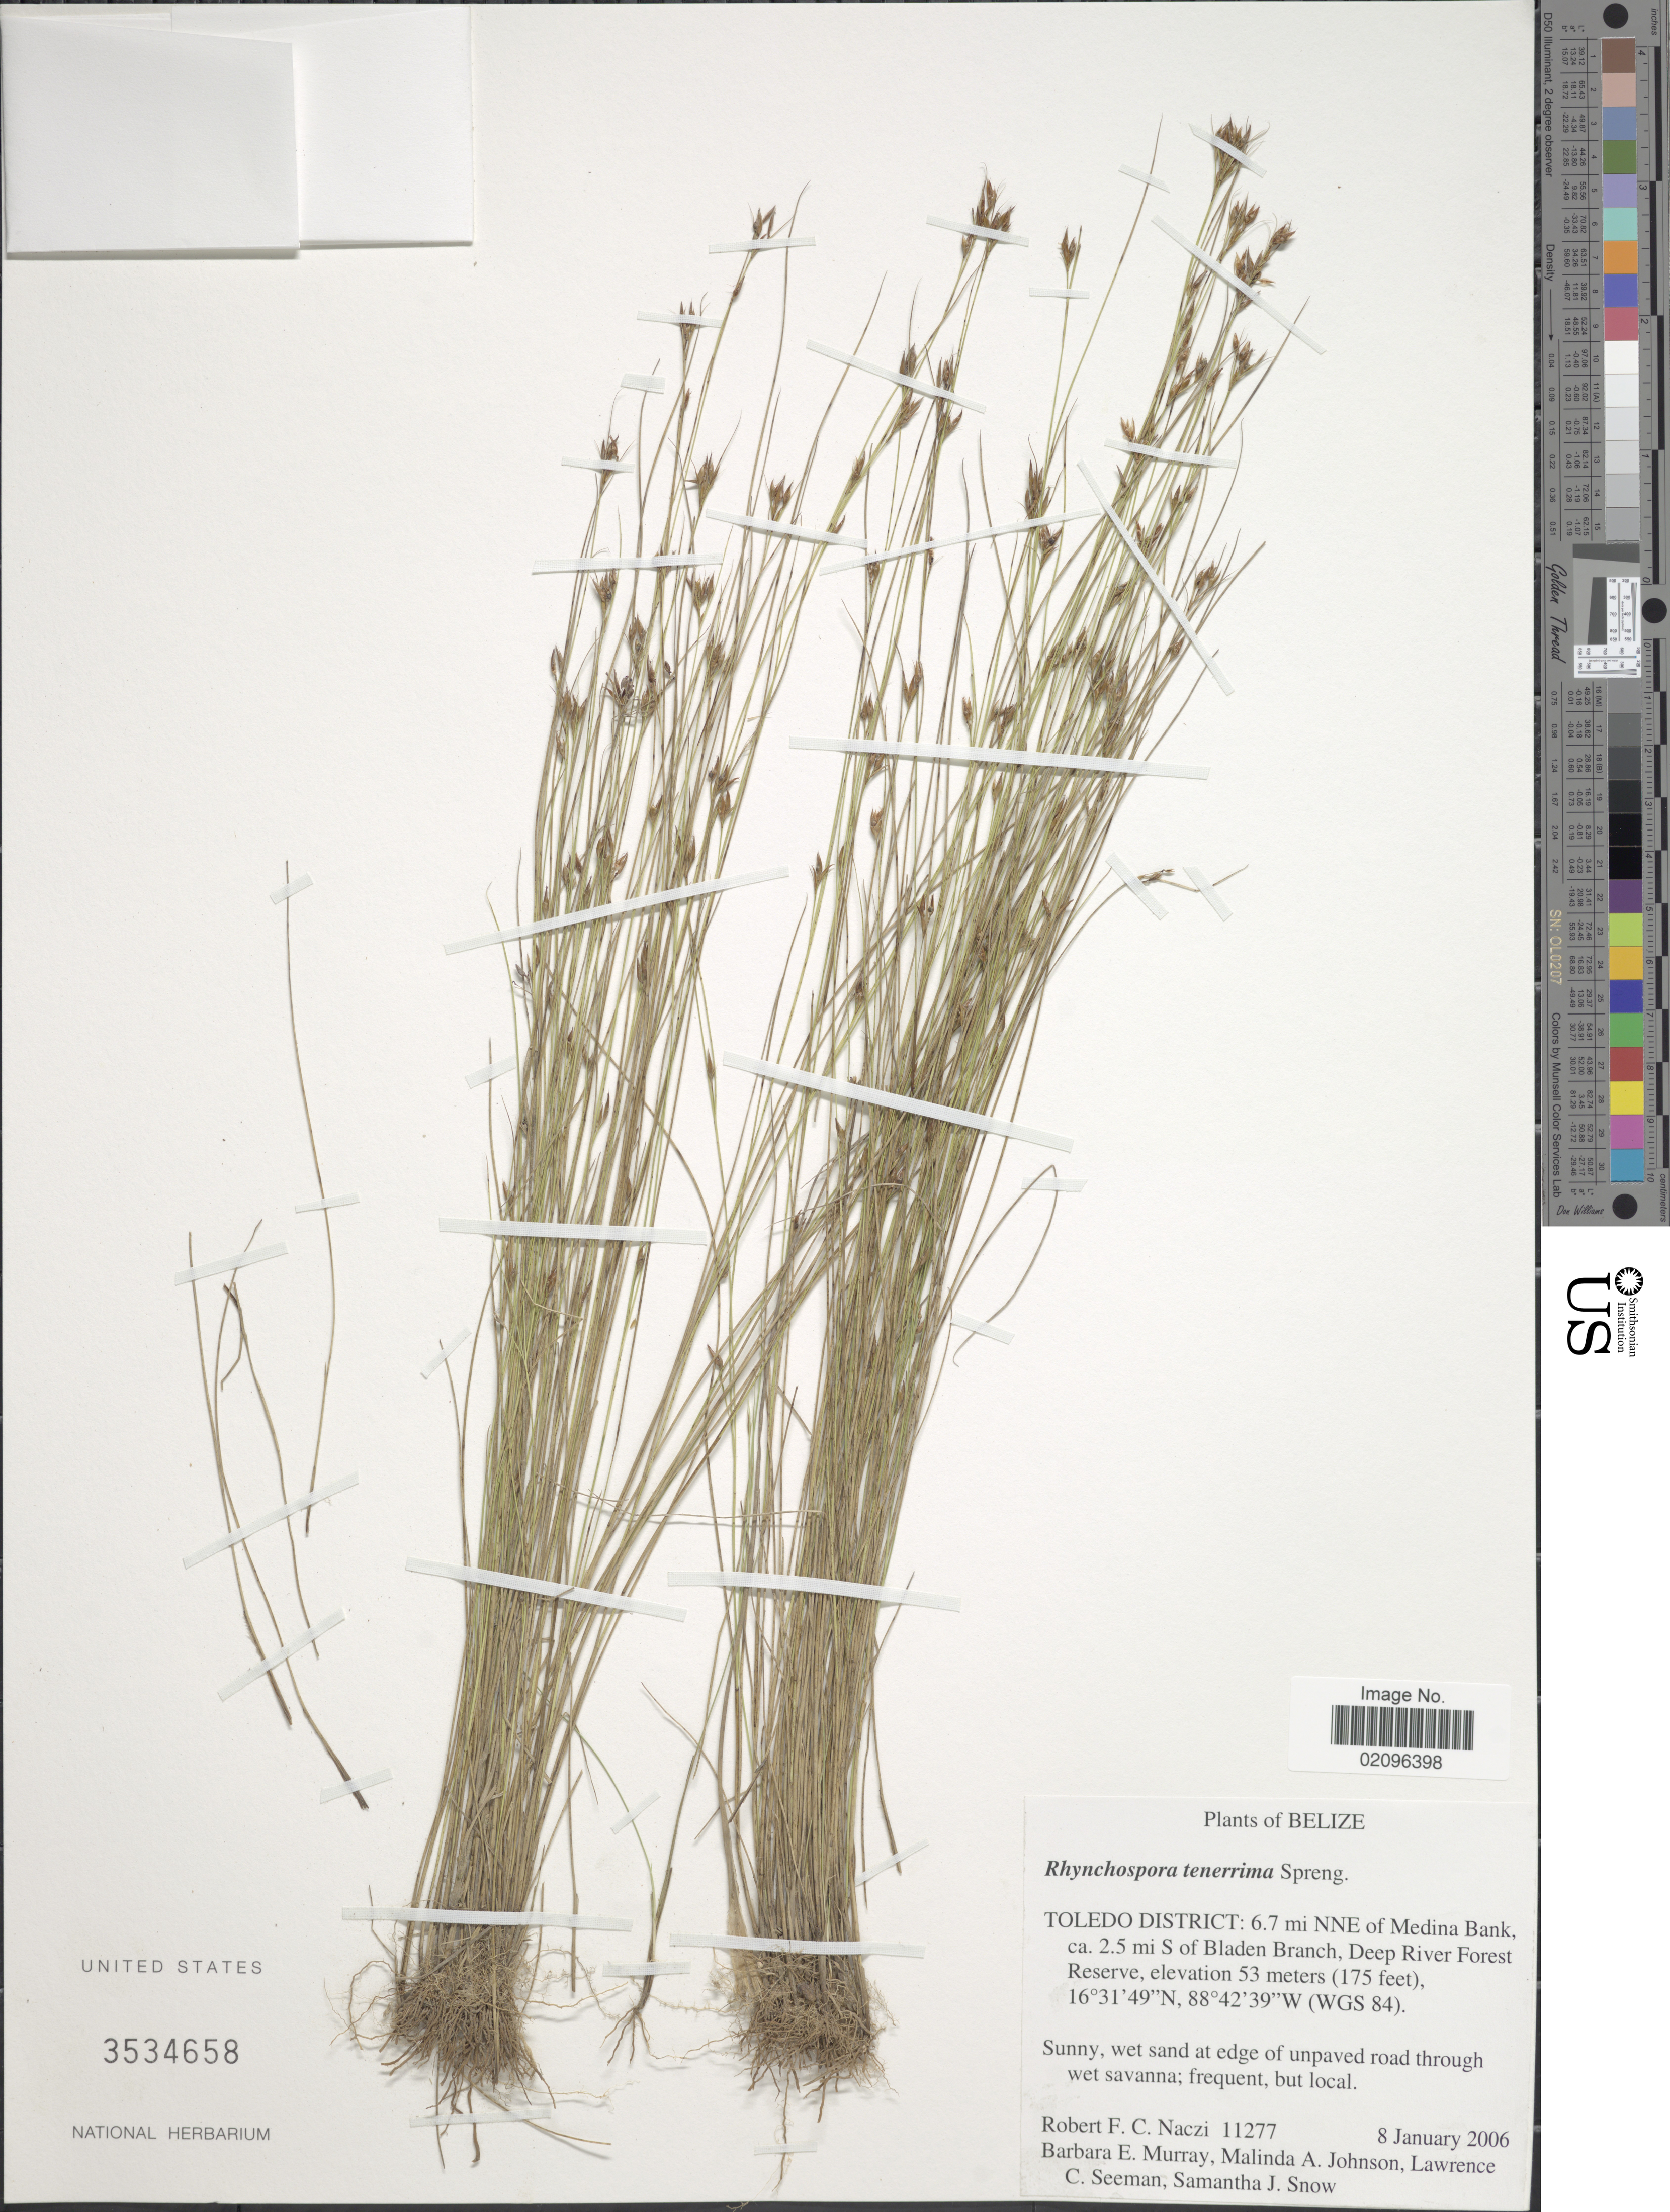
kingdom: Plantae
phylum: Tracheophyta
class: Liliopsida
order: Poales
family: Cyperaceae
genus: Rhynchospora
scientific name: Rhynchospora tenerrima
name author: Nees ex Spreng.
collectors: R. F. C. Naczi, B. Murray, M. A. Johnson, L. Seeman & S. Snow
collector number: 11277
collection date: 2006-01-08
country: Belize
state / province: Toledo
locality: Toledo District: 6.7 mi NNE of Medina Bank, ca. 2.5 mi. S of Bladen Branch, Deep River Forest Reserve.(WGS 84).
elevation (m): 53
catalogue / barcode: US 3534658